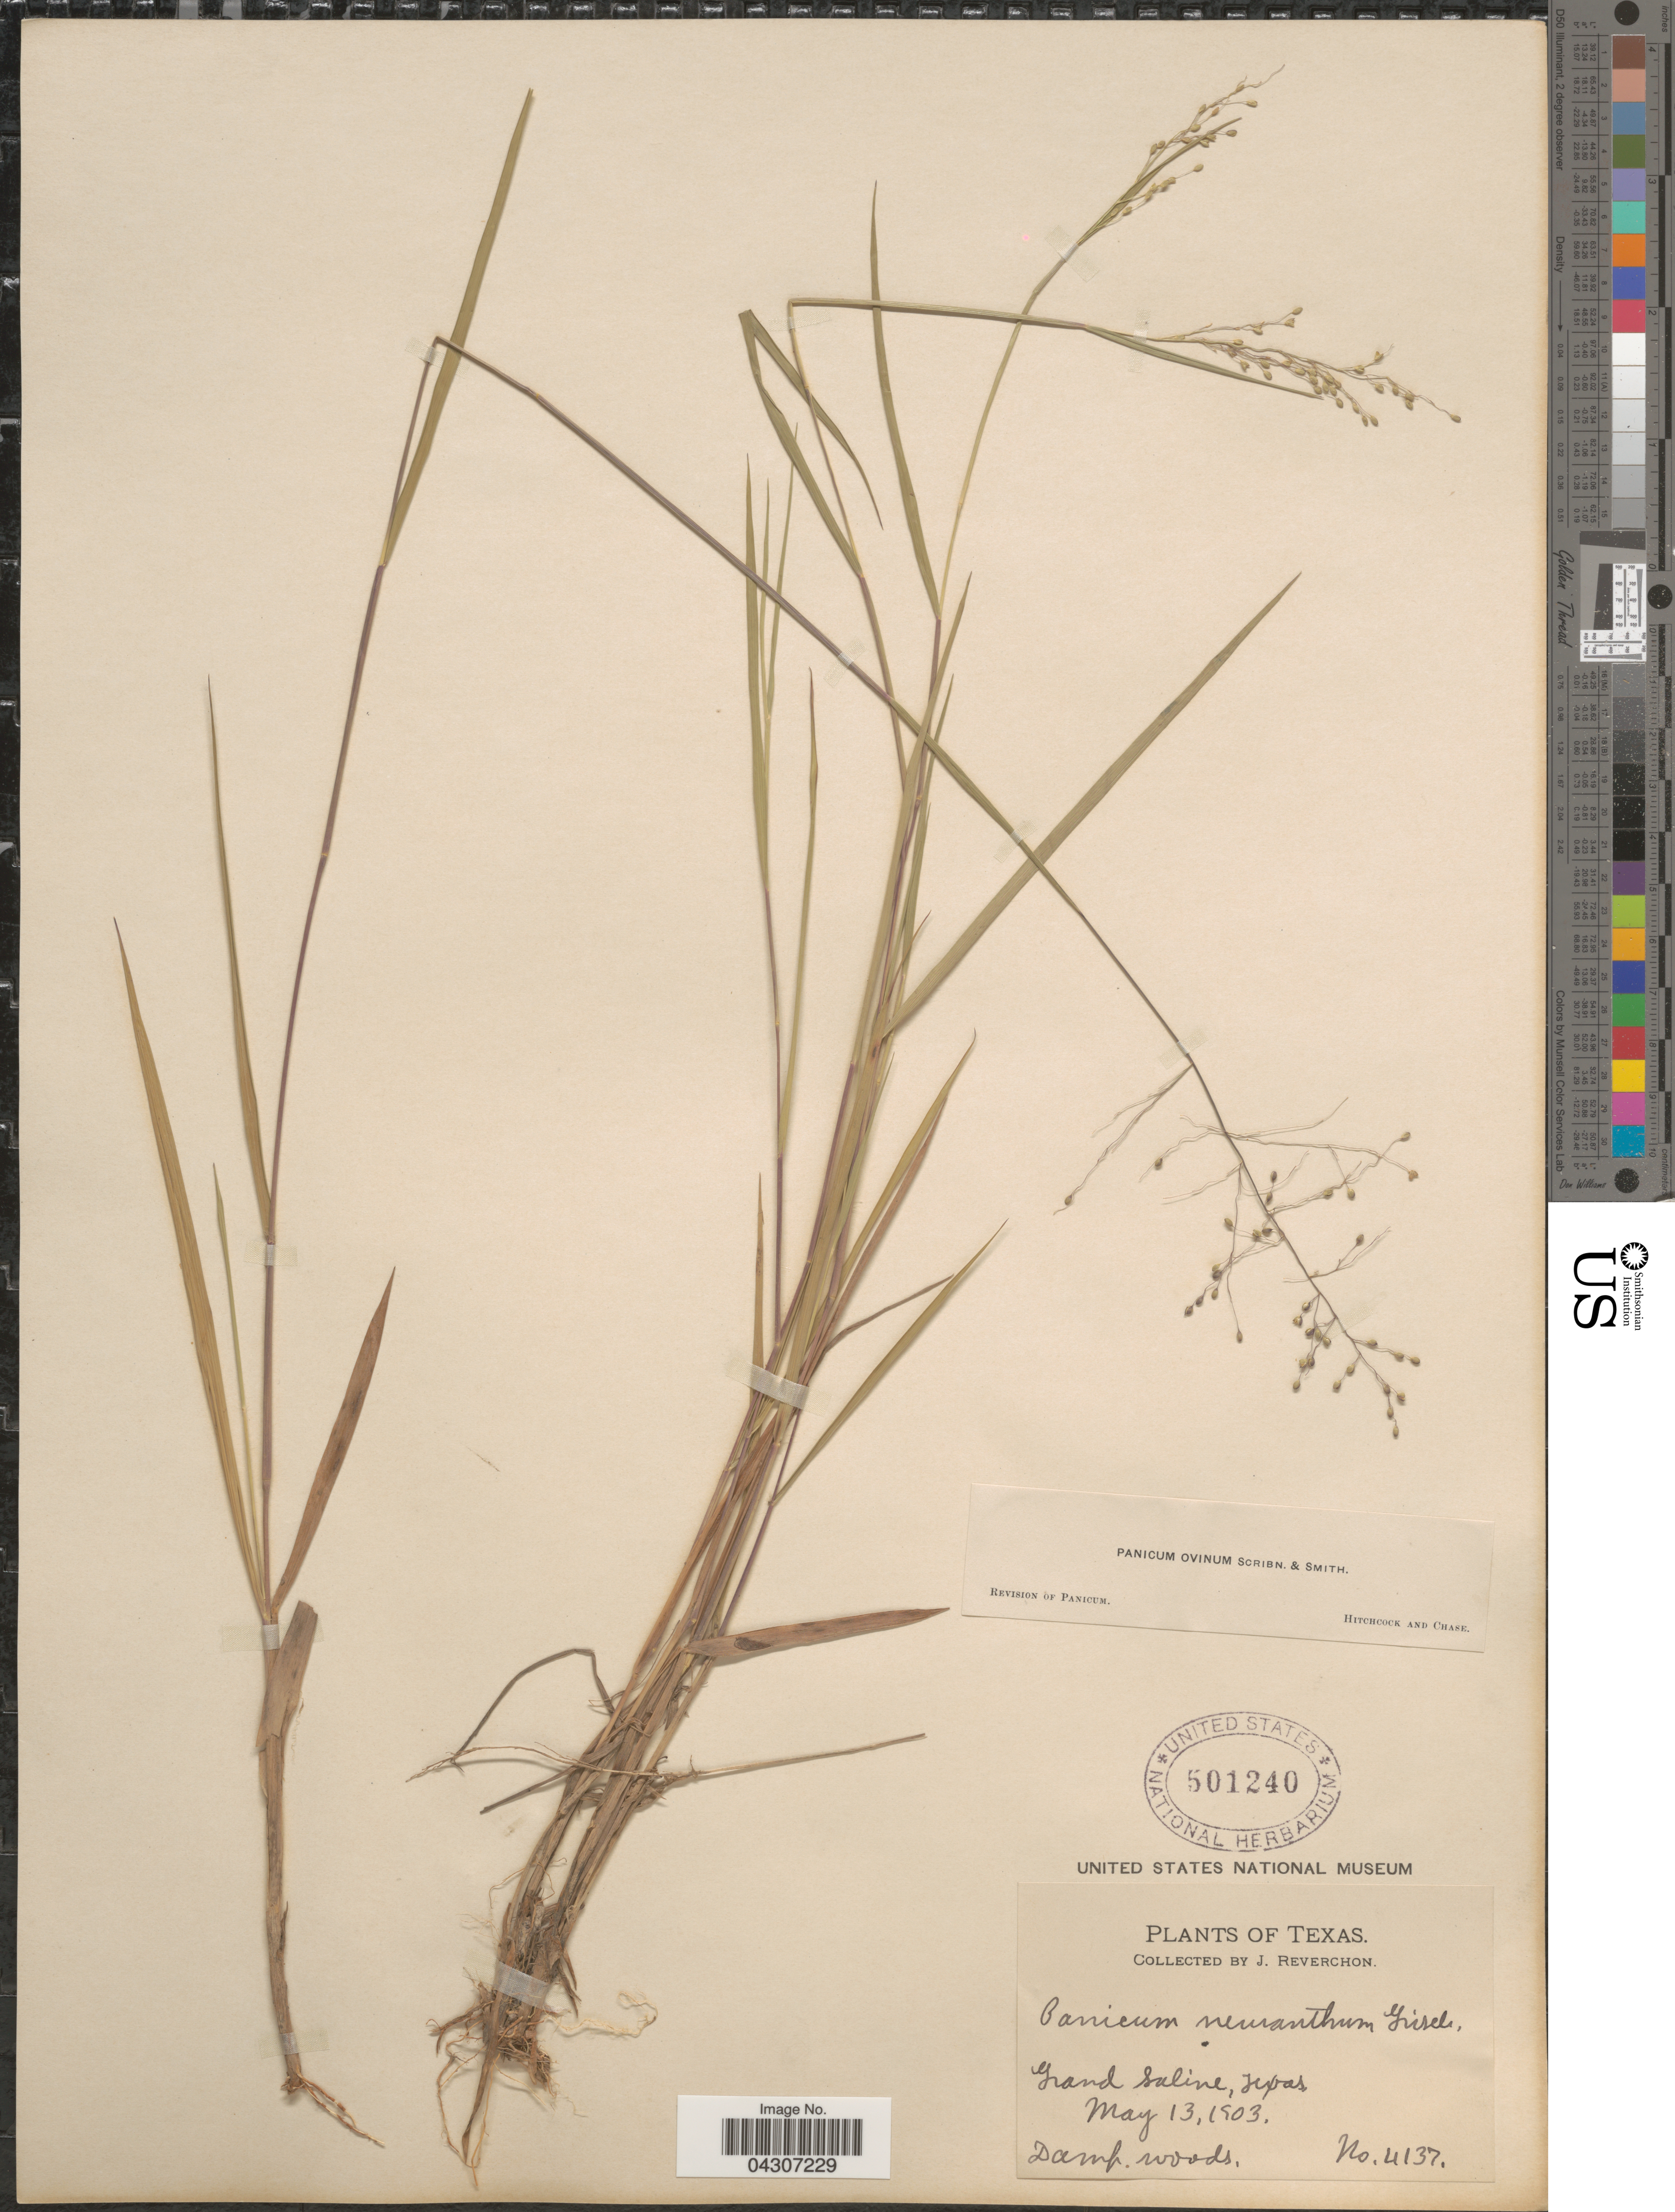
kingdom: Plantae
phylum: Tracheophyta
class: Liliopsida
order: Poales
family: Poaceae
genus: Dichanthelium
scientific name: Dichanthelium aciculare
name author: (Desv. ex Poir.) Gould & C.A. Clark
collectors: J. Reverchon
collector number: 4137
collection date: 1903-05-13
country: United States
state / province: Texas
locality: Grand Saline.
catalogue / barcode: US 501240